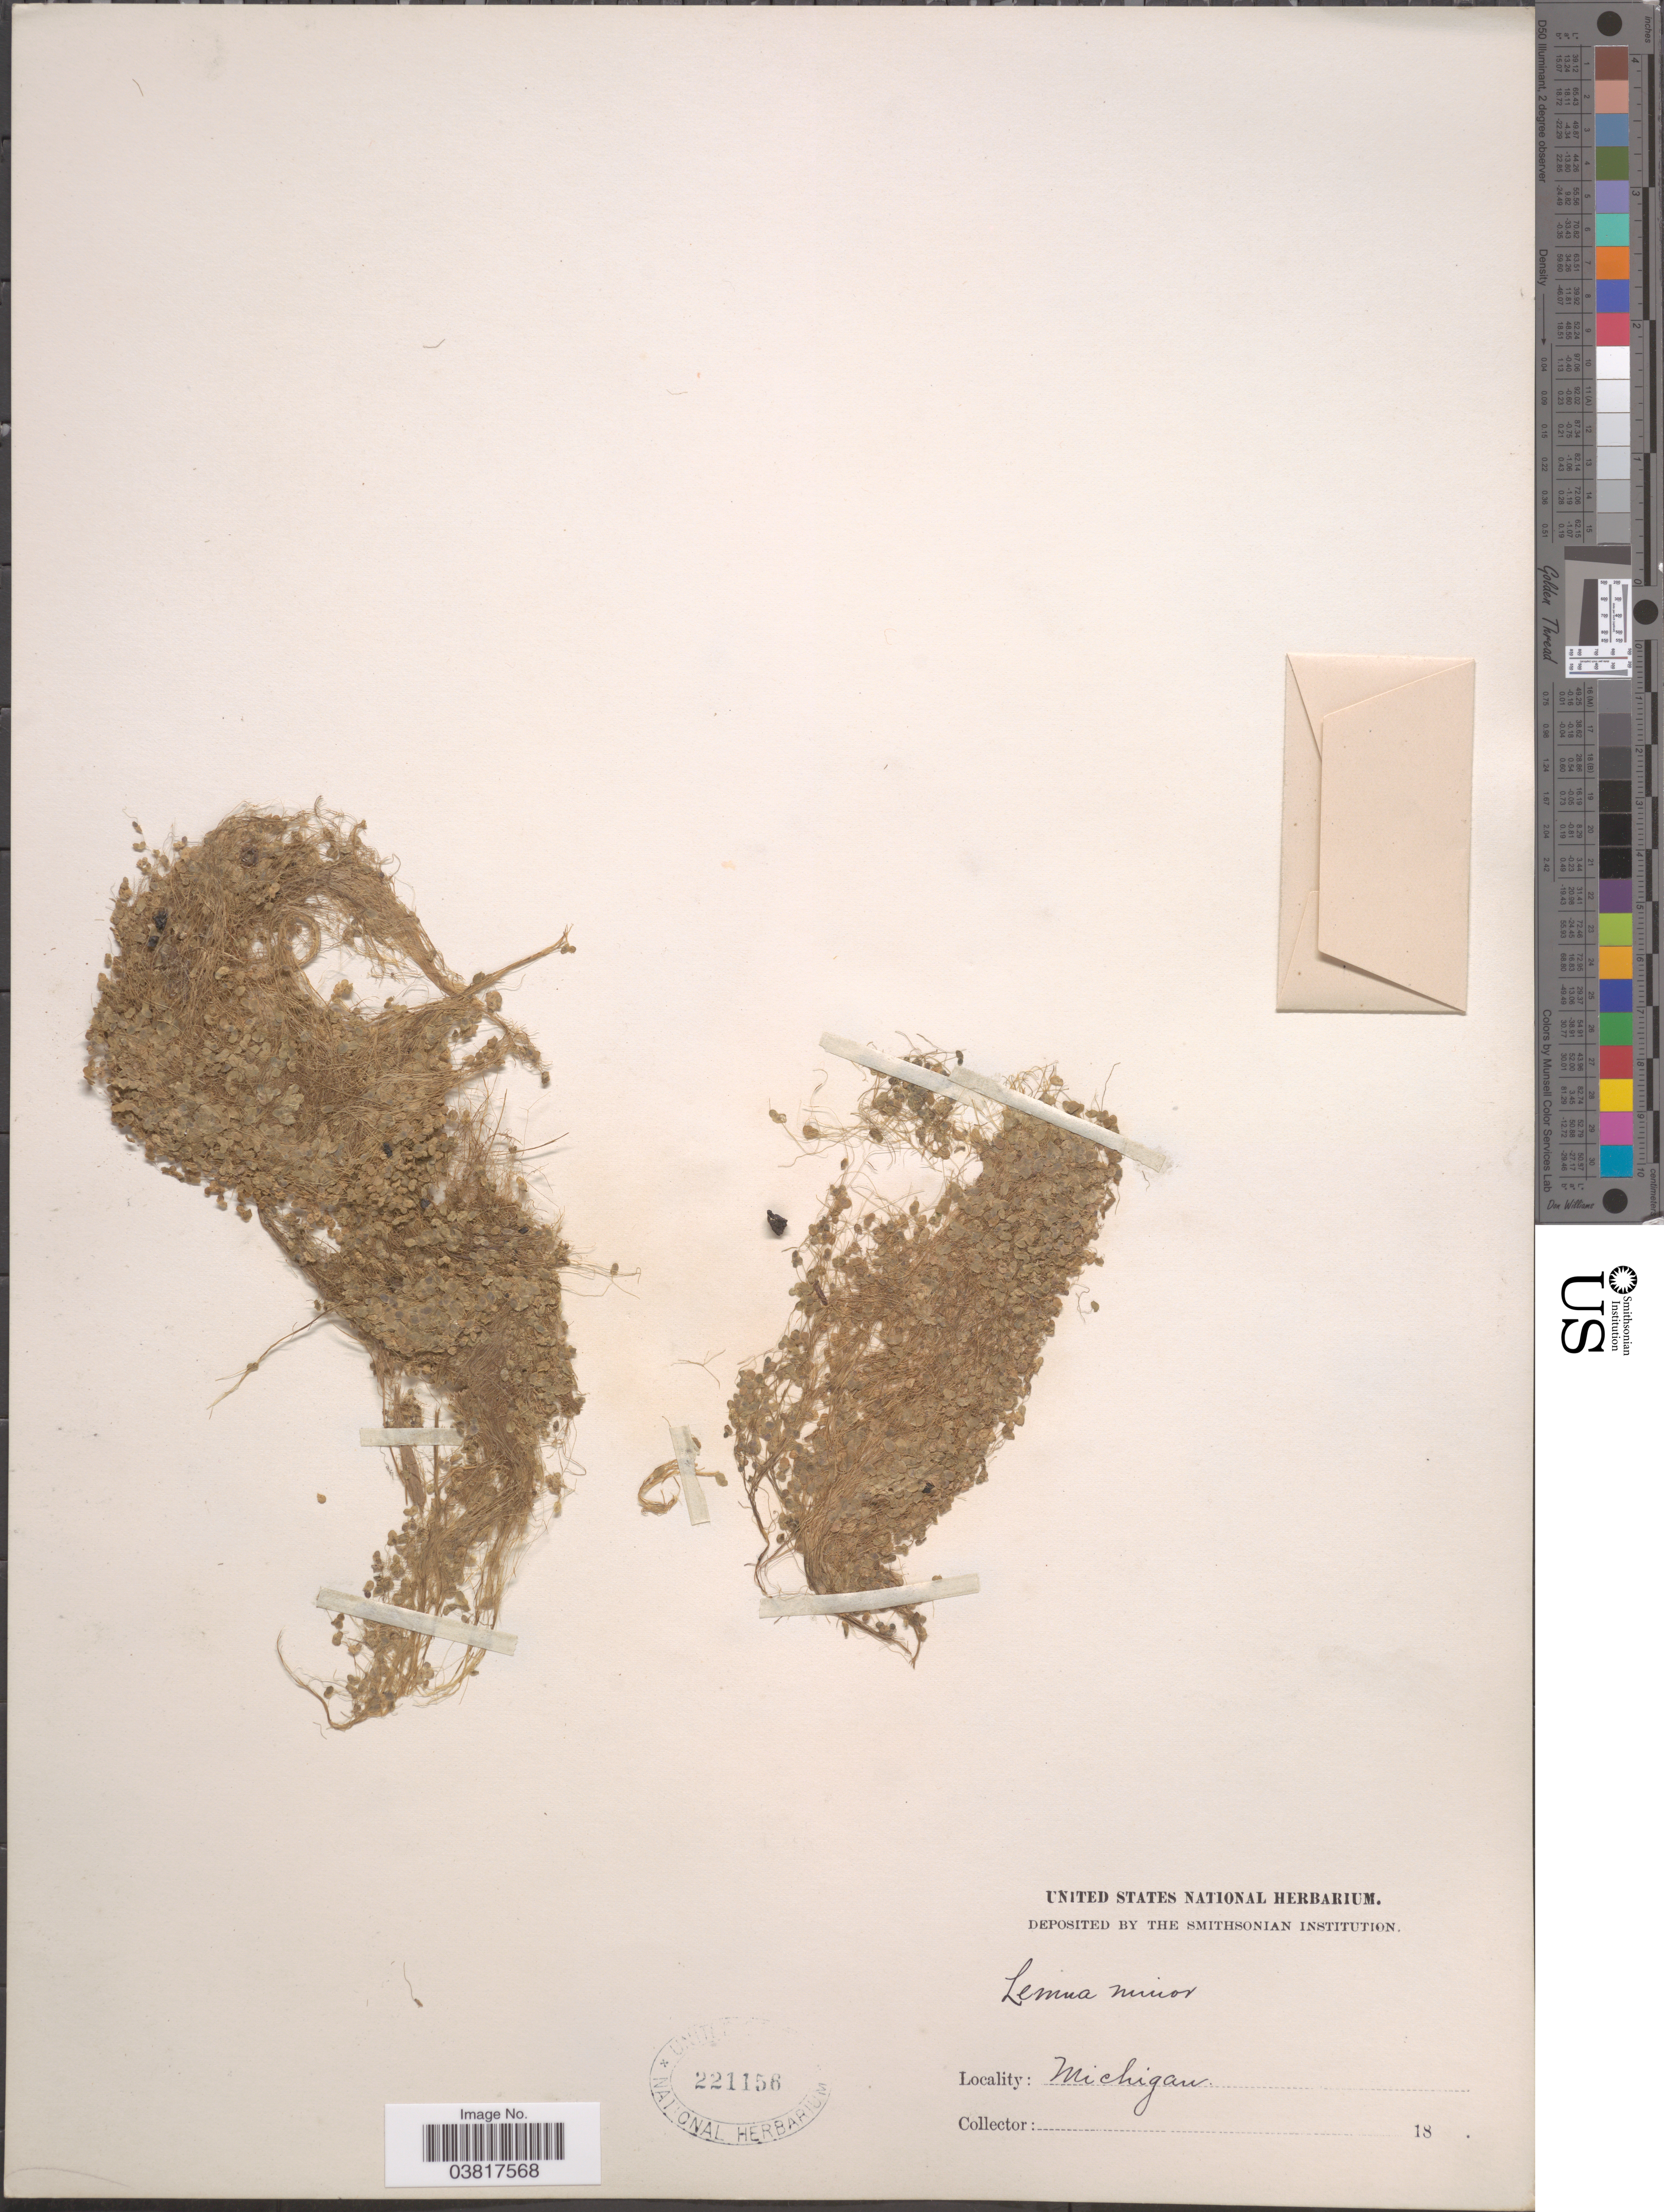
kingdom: Plantae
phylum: Tracheophyta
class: Liliopsida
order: Alismatales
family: Araceae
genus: Lemna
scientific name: Lemna minor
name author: L.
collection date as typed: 18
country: United States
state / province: Michigan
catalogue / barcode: US 221156